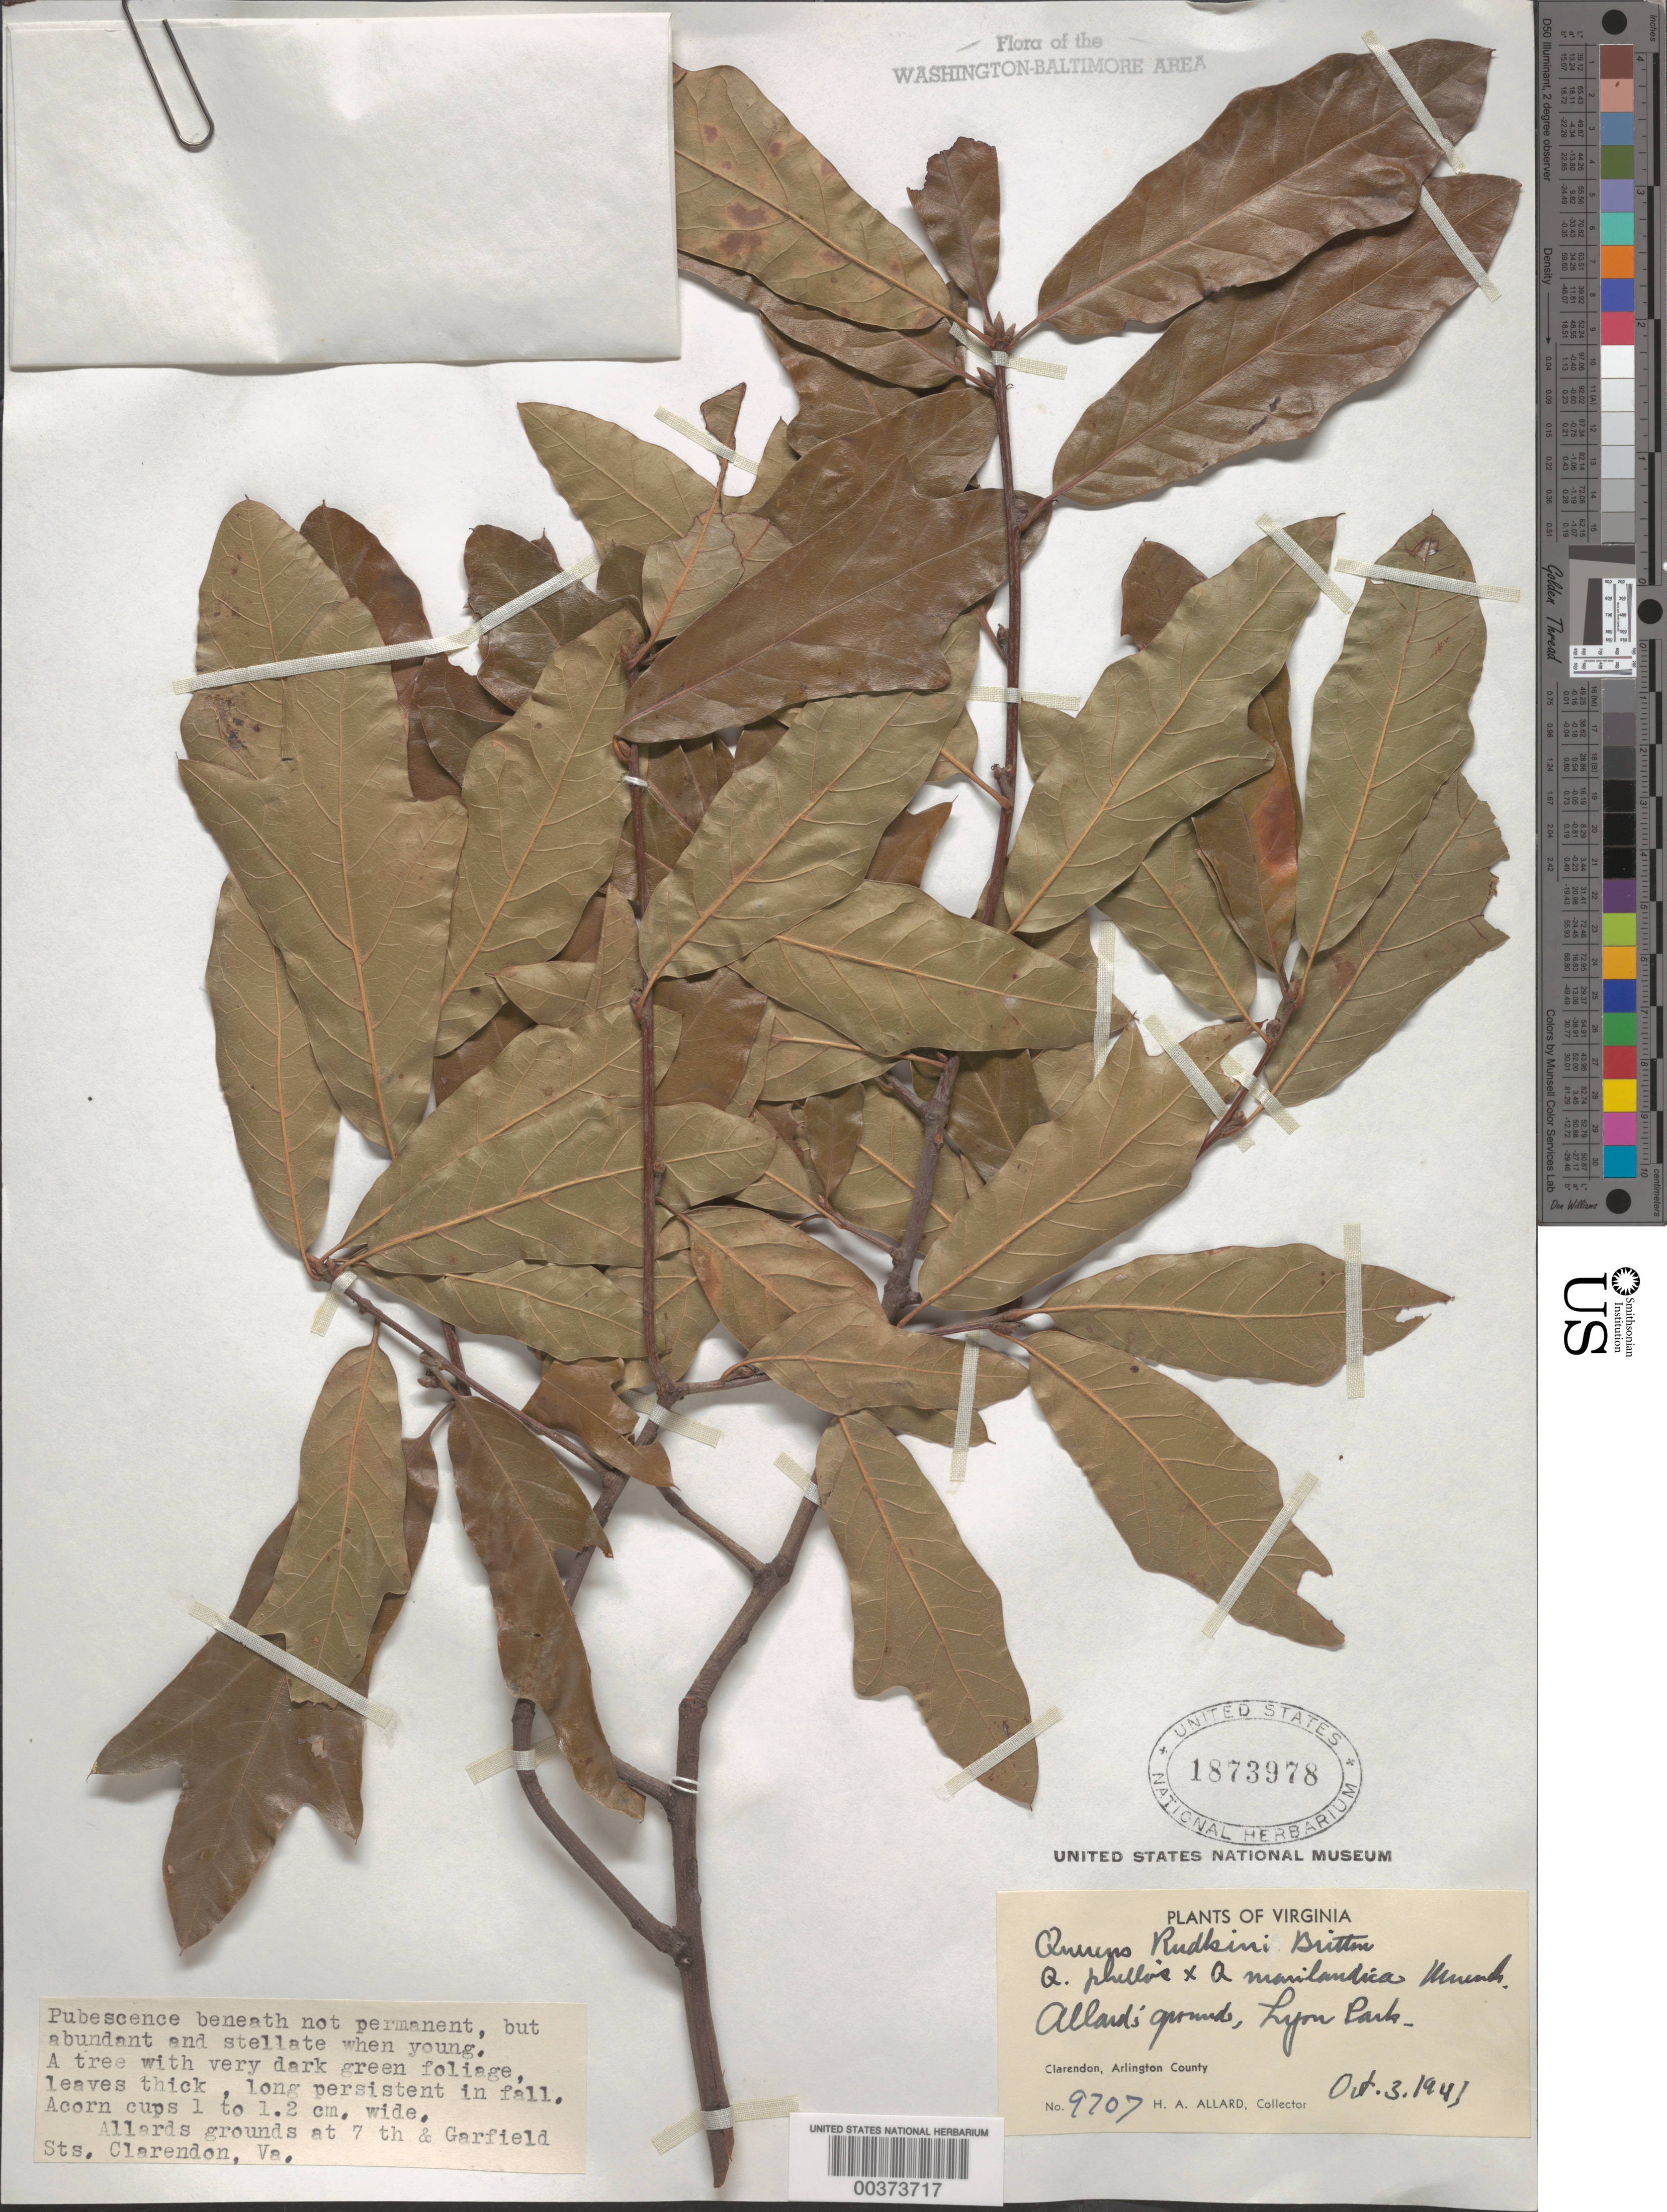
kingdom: Plantae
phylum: Tracheophyta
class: Magnoliopsida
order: Fagales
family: Fagaceae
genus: Quercus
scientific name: Quercus x rudkinii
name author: Britton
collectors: H. A. Allard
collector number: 9707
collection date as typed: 03 Oct 1941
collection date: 1941-10-03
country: United States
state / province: Virginia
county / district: Arlington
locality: Clarendon, Allards Yard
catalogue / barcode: US 1873978